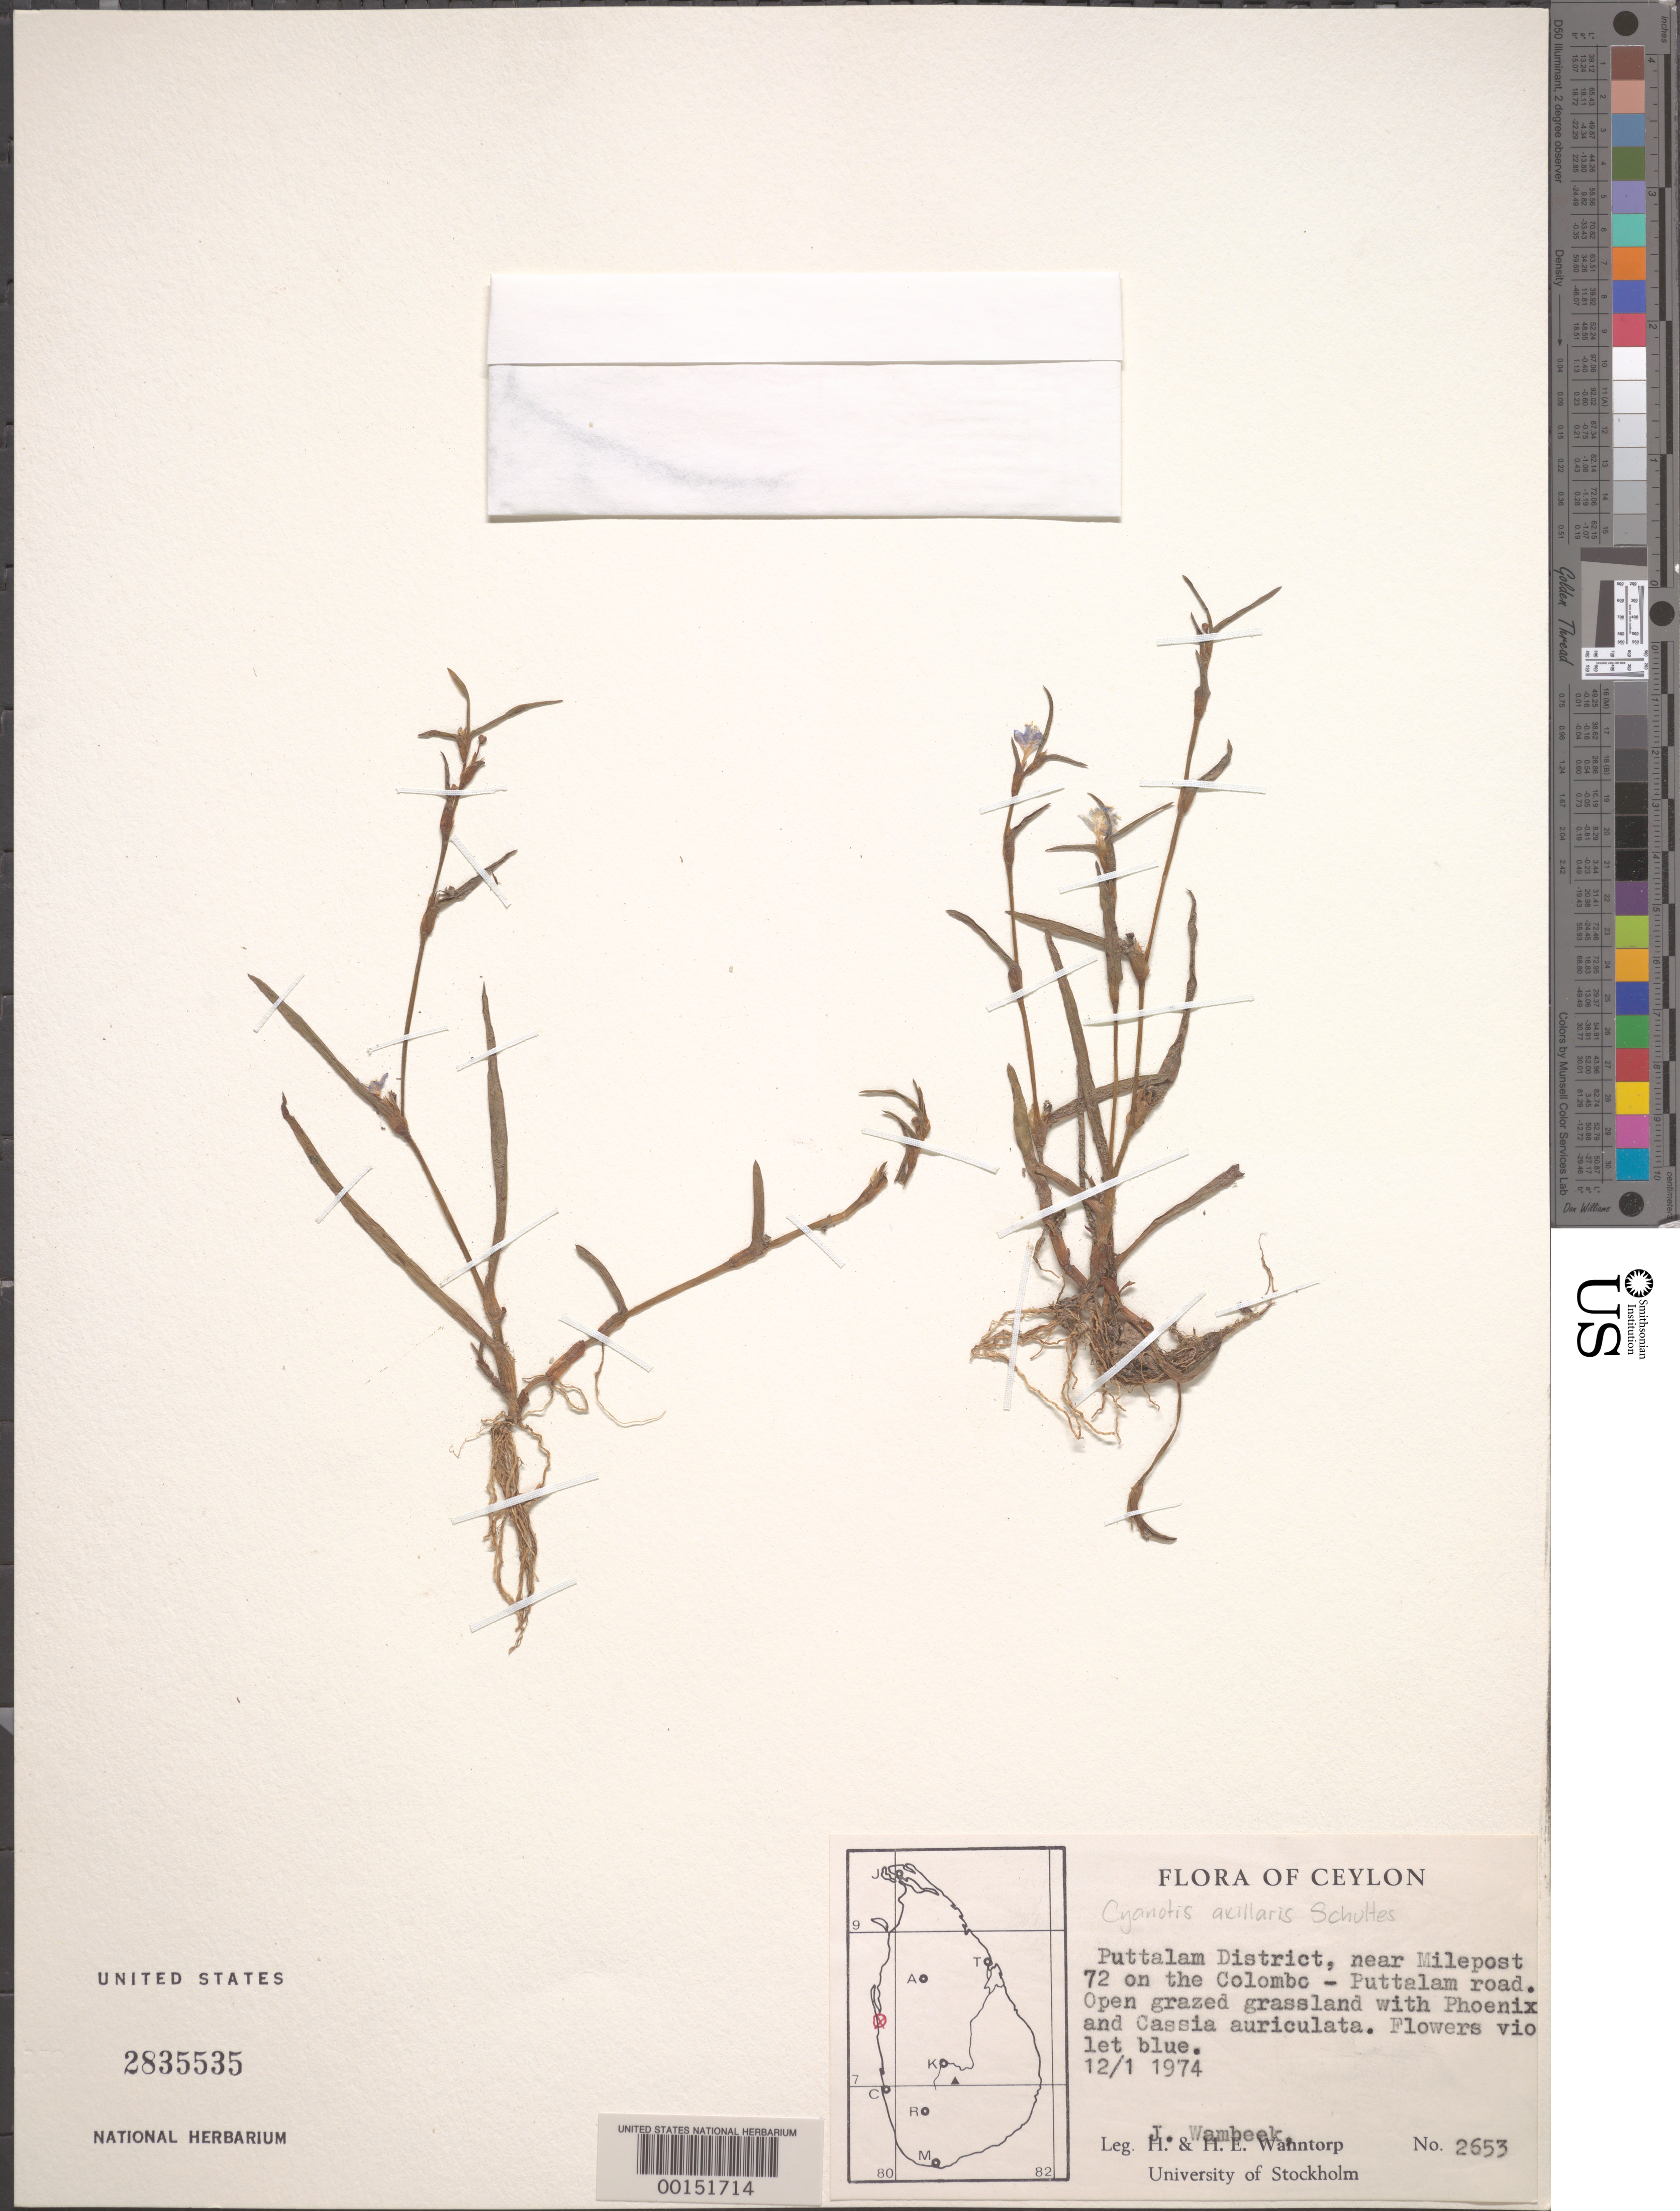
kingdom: Plantae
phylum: Tracheophyta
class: Liliopsida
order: Commelinales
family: Commelinaceae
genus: Cyanotis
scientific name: Cyanotis axillaris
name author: (L.) D. Don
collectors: J. Wambeek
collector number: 2653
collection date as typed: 12 Jan 1974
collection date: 1974-01-12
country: Sri Lanka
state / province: North Western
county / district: Puttalam Dist.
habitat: Open, grazed grassland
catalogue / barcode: US 2835535